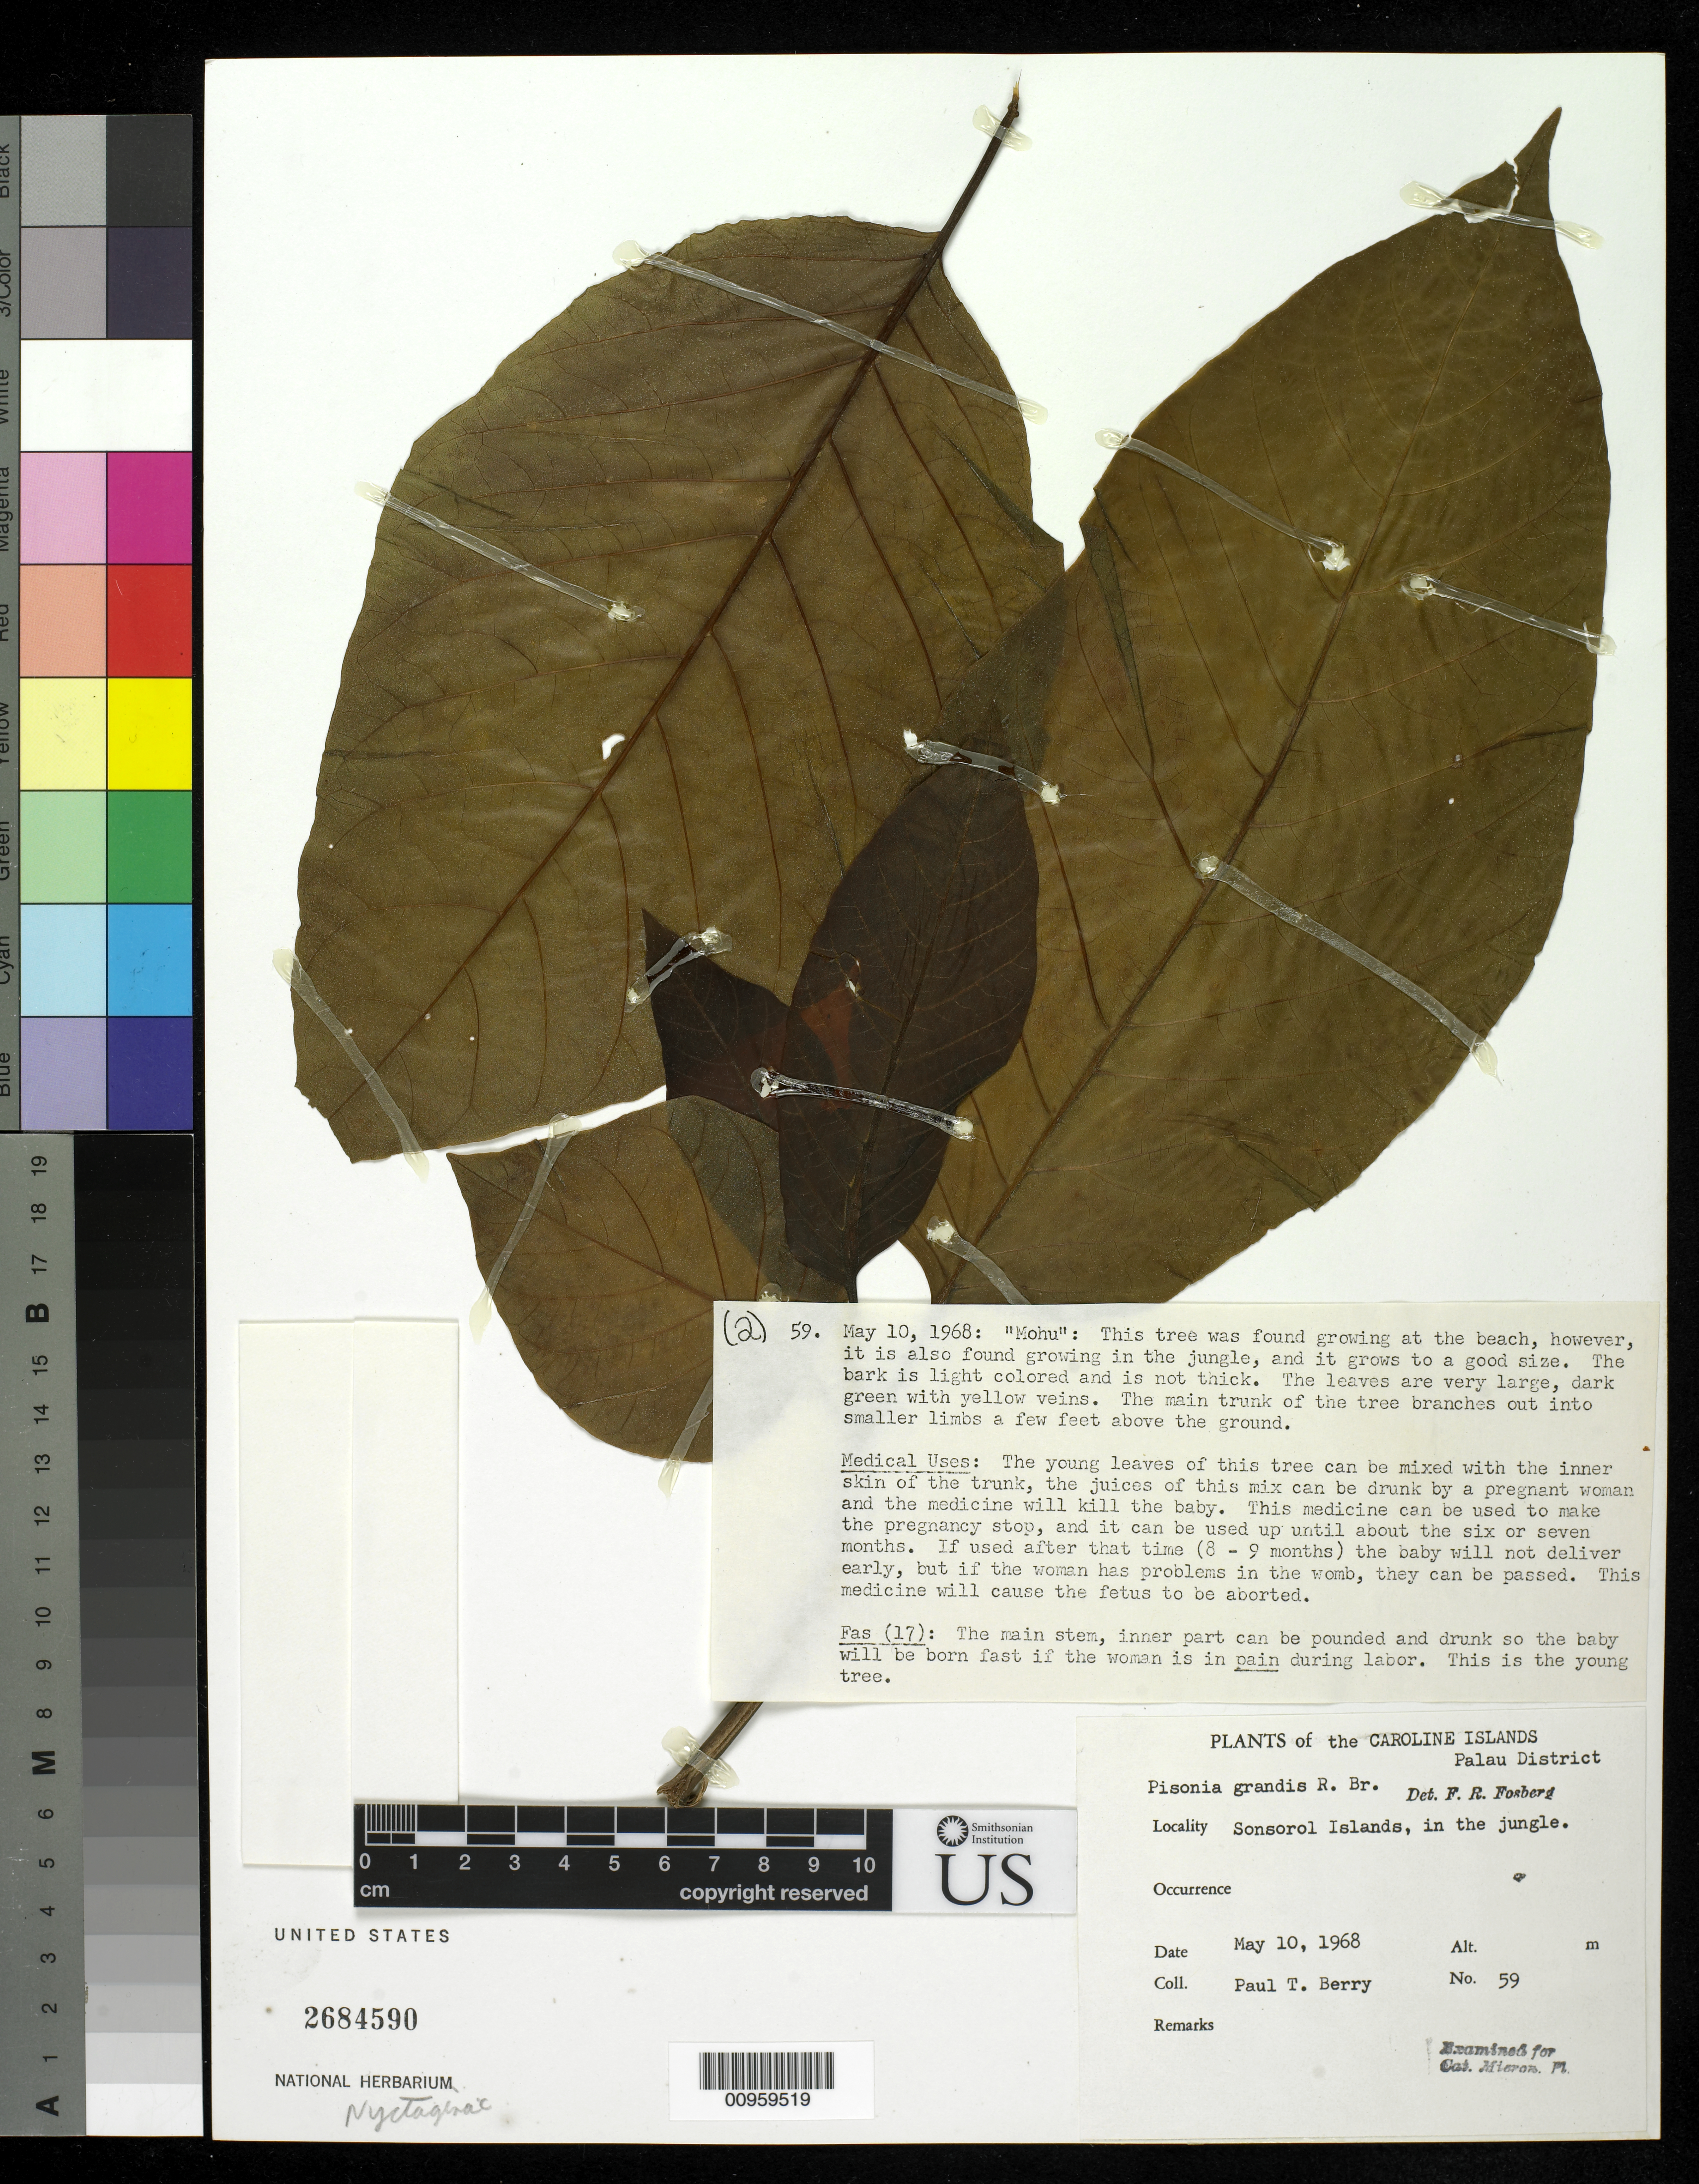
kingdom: Plantae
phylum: Tracheophyta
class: Magnoliopsida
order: Caryophyllales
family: Nyctaginaceae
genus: Pisonia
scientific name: Pisonia grandis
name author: R. Br.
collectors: P. T. Berry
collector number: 59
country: Palau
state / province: Sonsorol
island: Sonsorol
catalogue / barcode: US 2684590